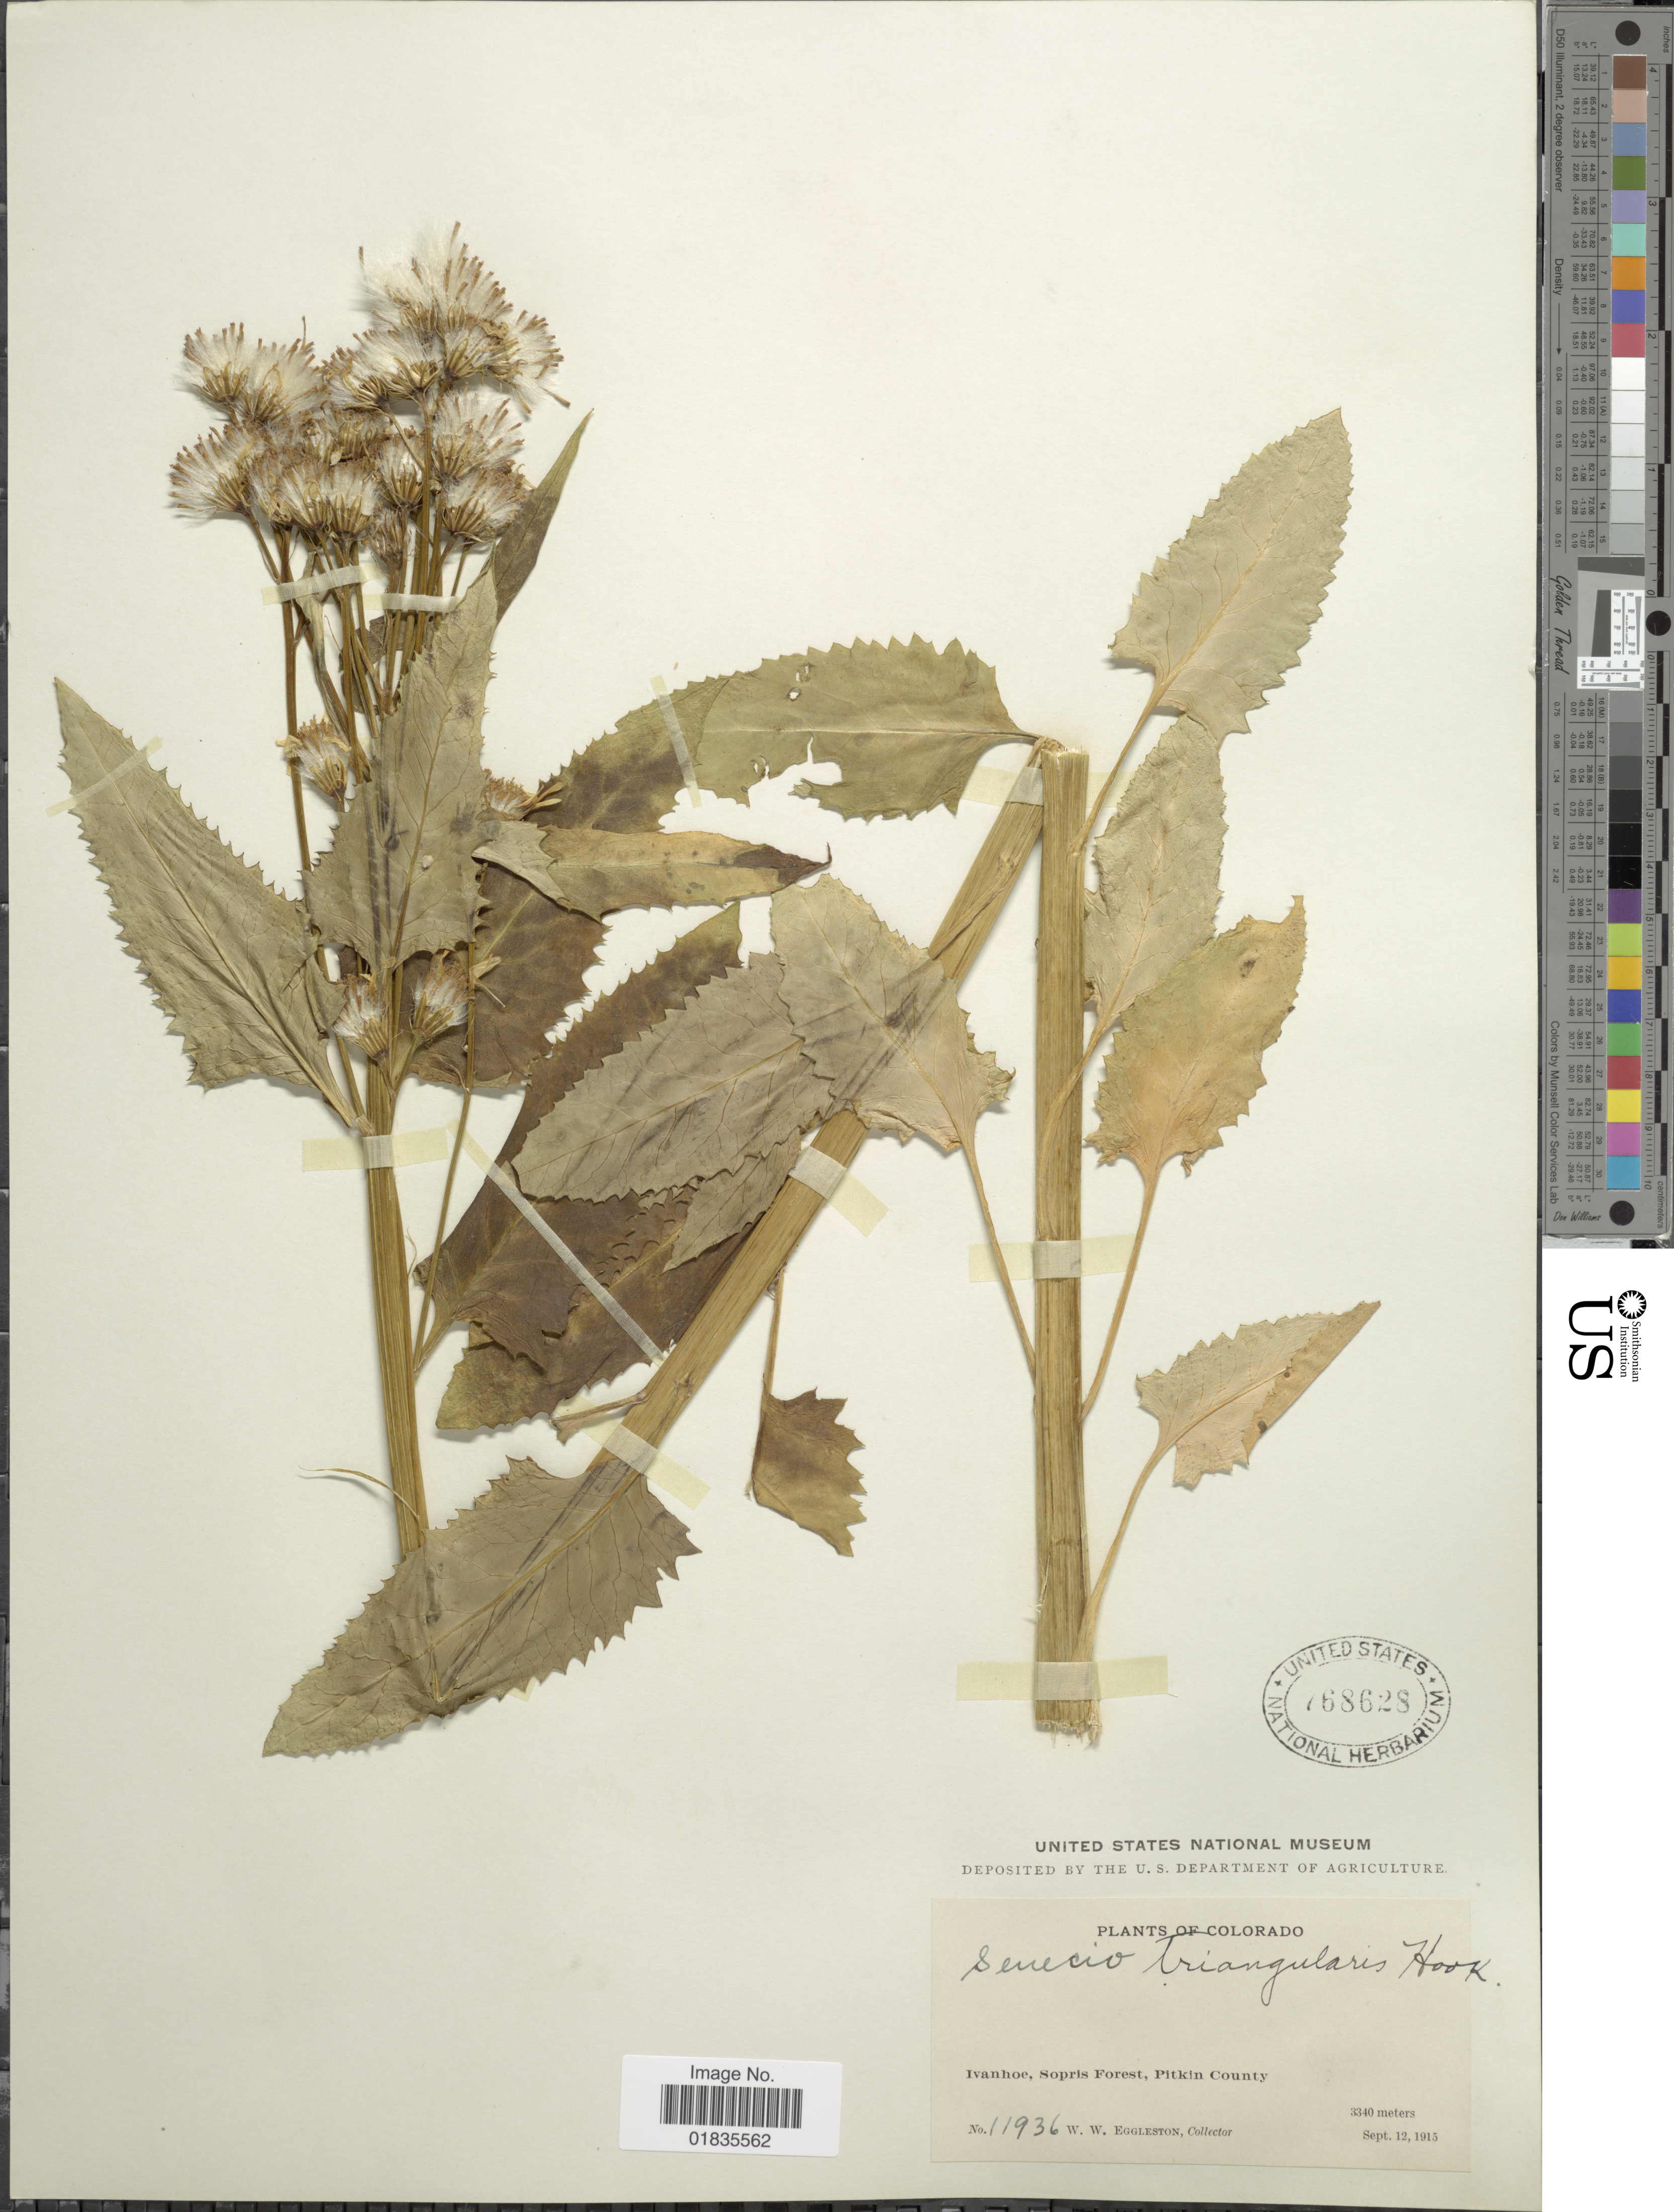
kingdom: Plantae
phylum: Tracheophyta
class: Magnoliopsida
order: Asterales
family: Asteraceae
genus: Senecio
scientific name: Senecio triangularis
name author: Hook.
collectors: W. W. Eggleston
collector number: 11936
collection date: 1915-09-12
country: United States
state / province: Colorado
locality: Ivanhoe, opris Forest, Pitkin County.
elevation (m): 3340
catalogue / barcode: US 768628